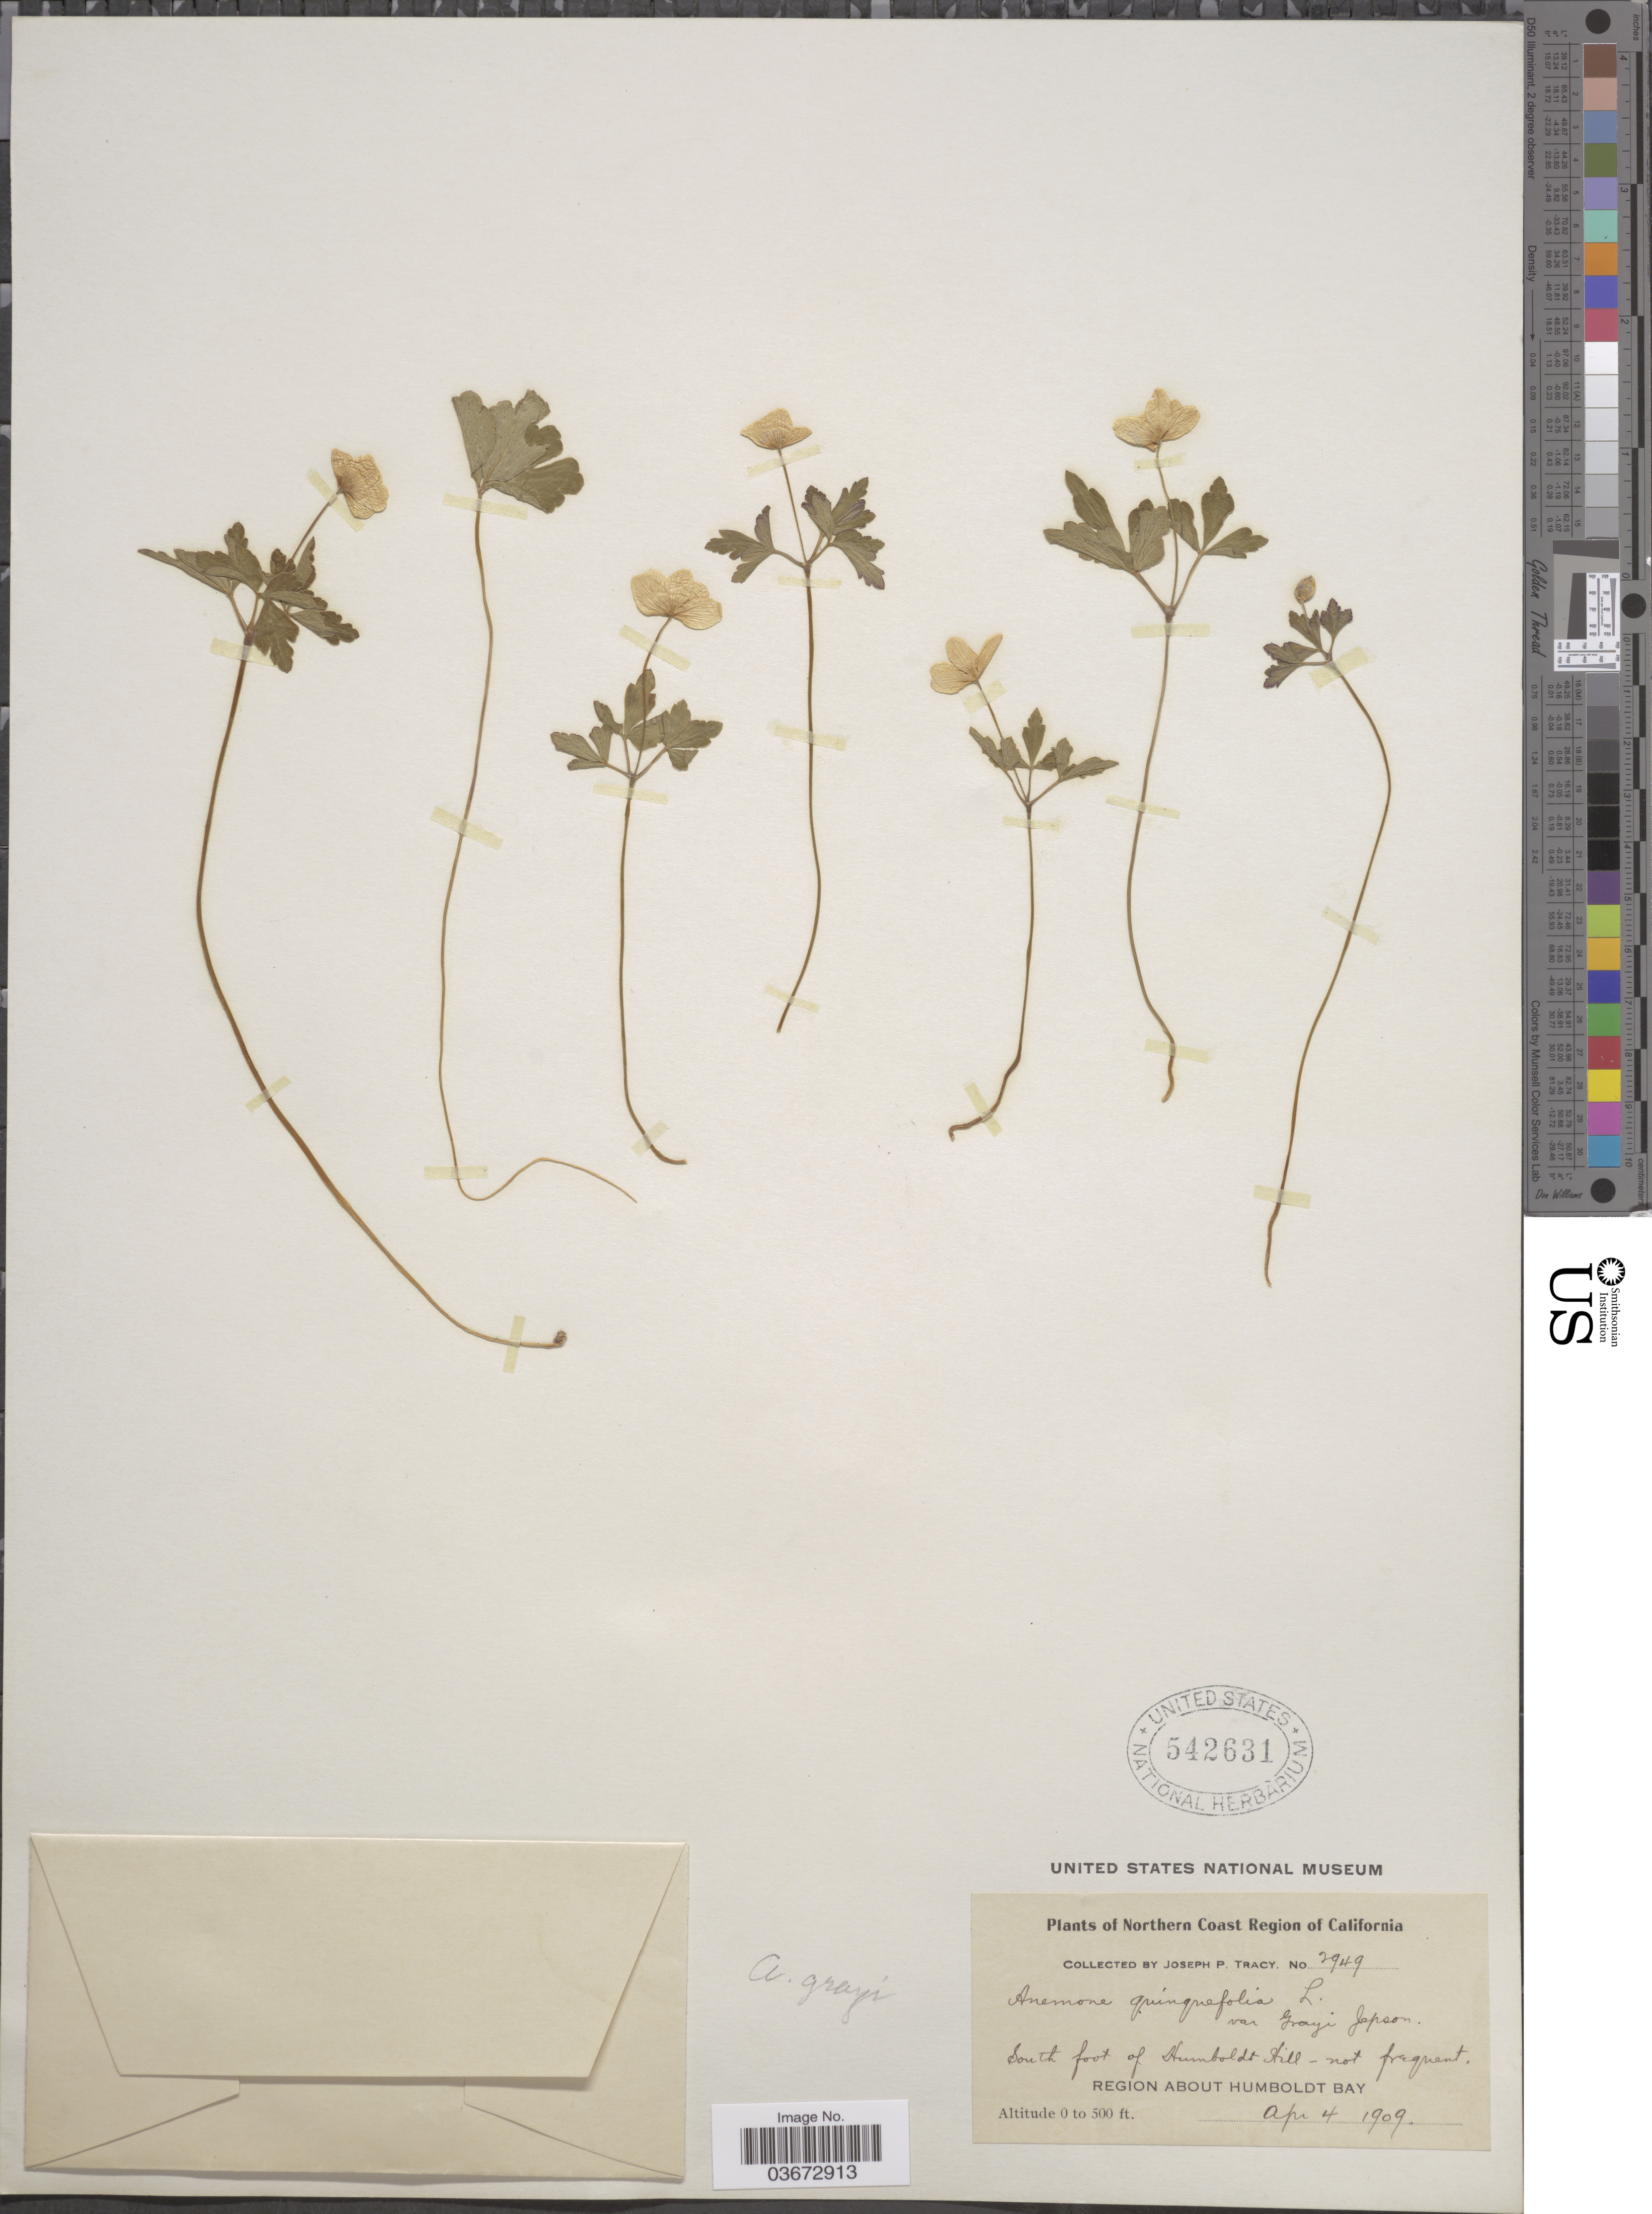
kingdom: Plantae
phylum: Tracheophyta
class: Magnoliopsida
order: Ranunculales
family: Ranunculaceae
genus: Anemone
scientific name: Anemone quinquefolia var. grayi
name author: (Behr ex Kellogg) Jeps.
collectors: J. Tracy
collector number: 2949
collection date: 1909-04-04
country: United States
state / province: California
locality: Northern Coast Region of California. South foot of Humboldt Hill. Region about Humboldt Bay.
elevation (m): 0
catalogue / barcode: US 542631